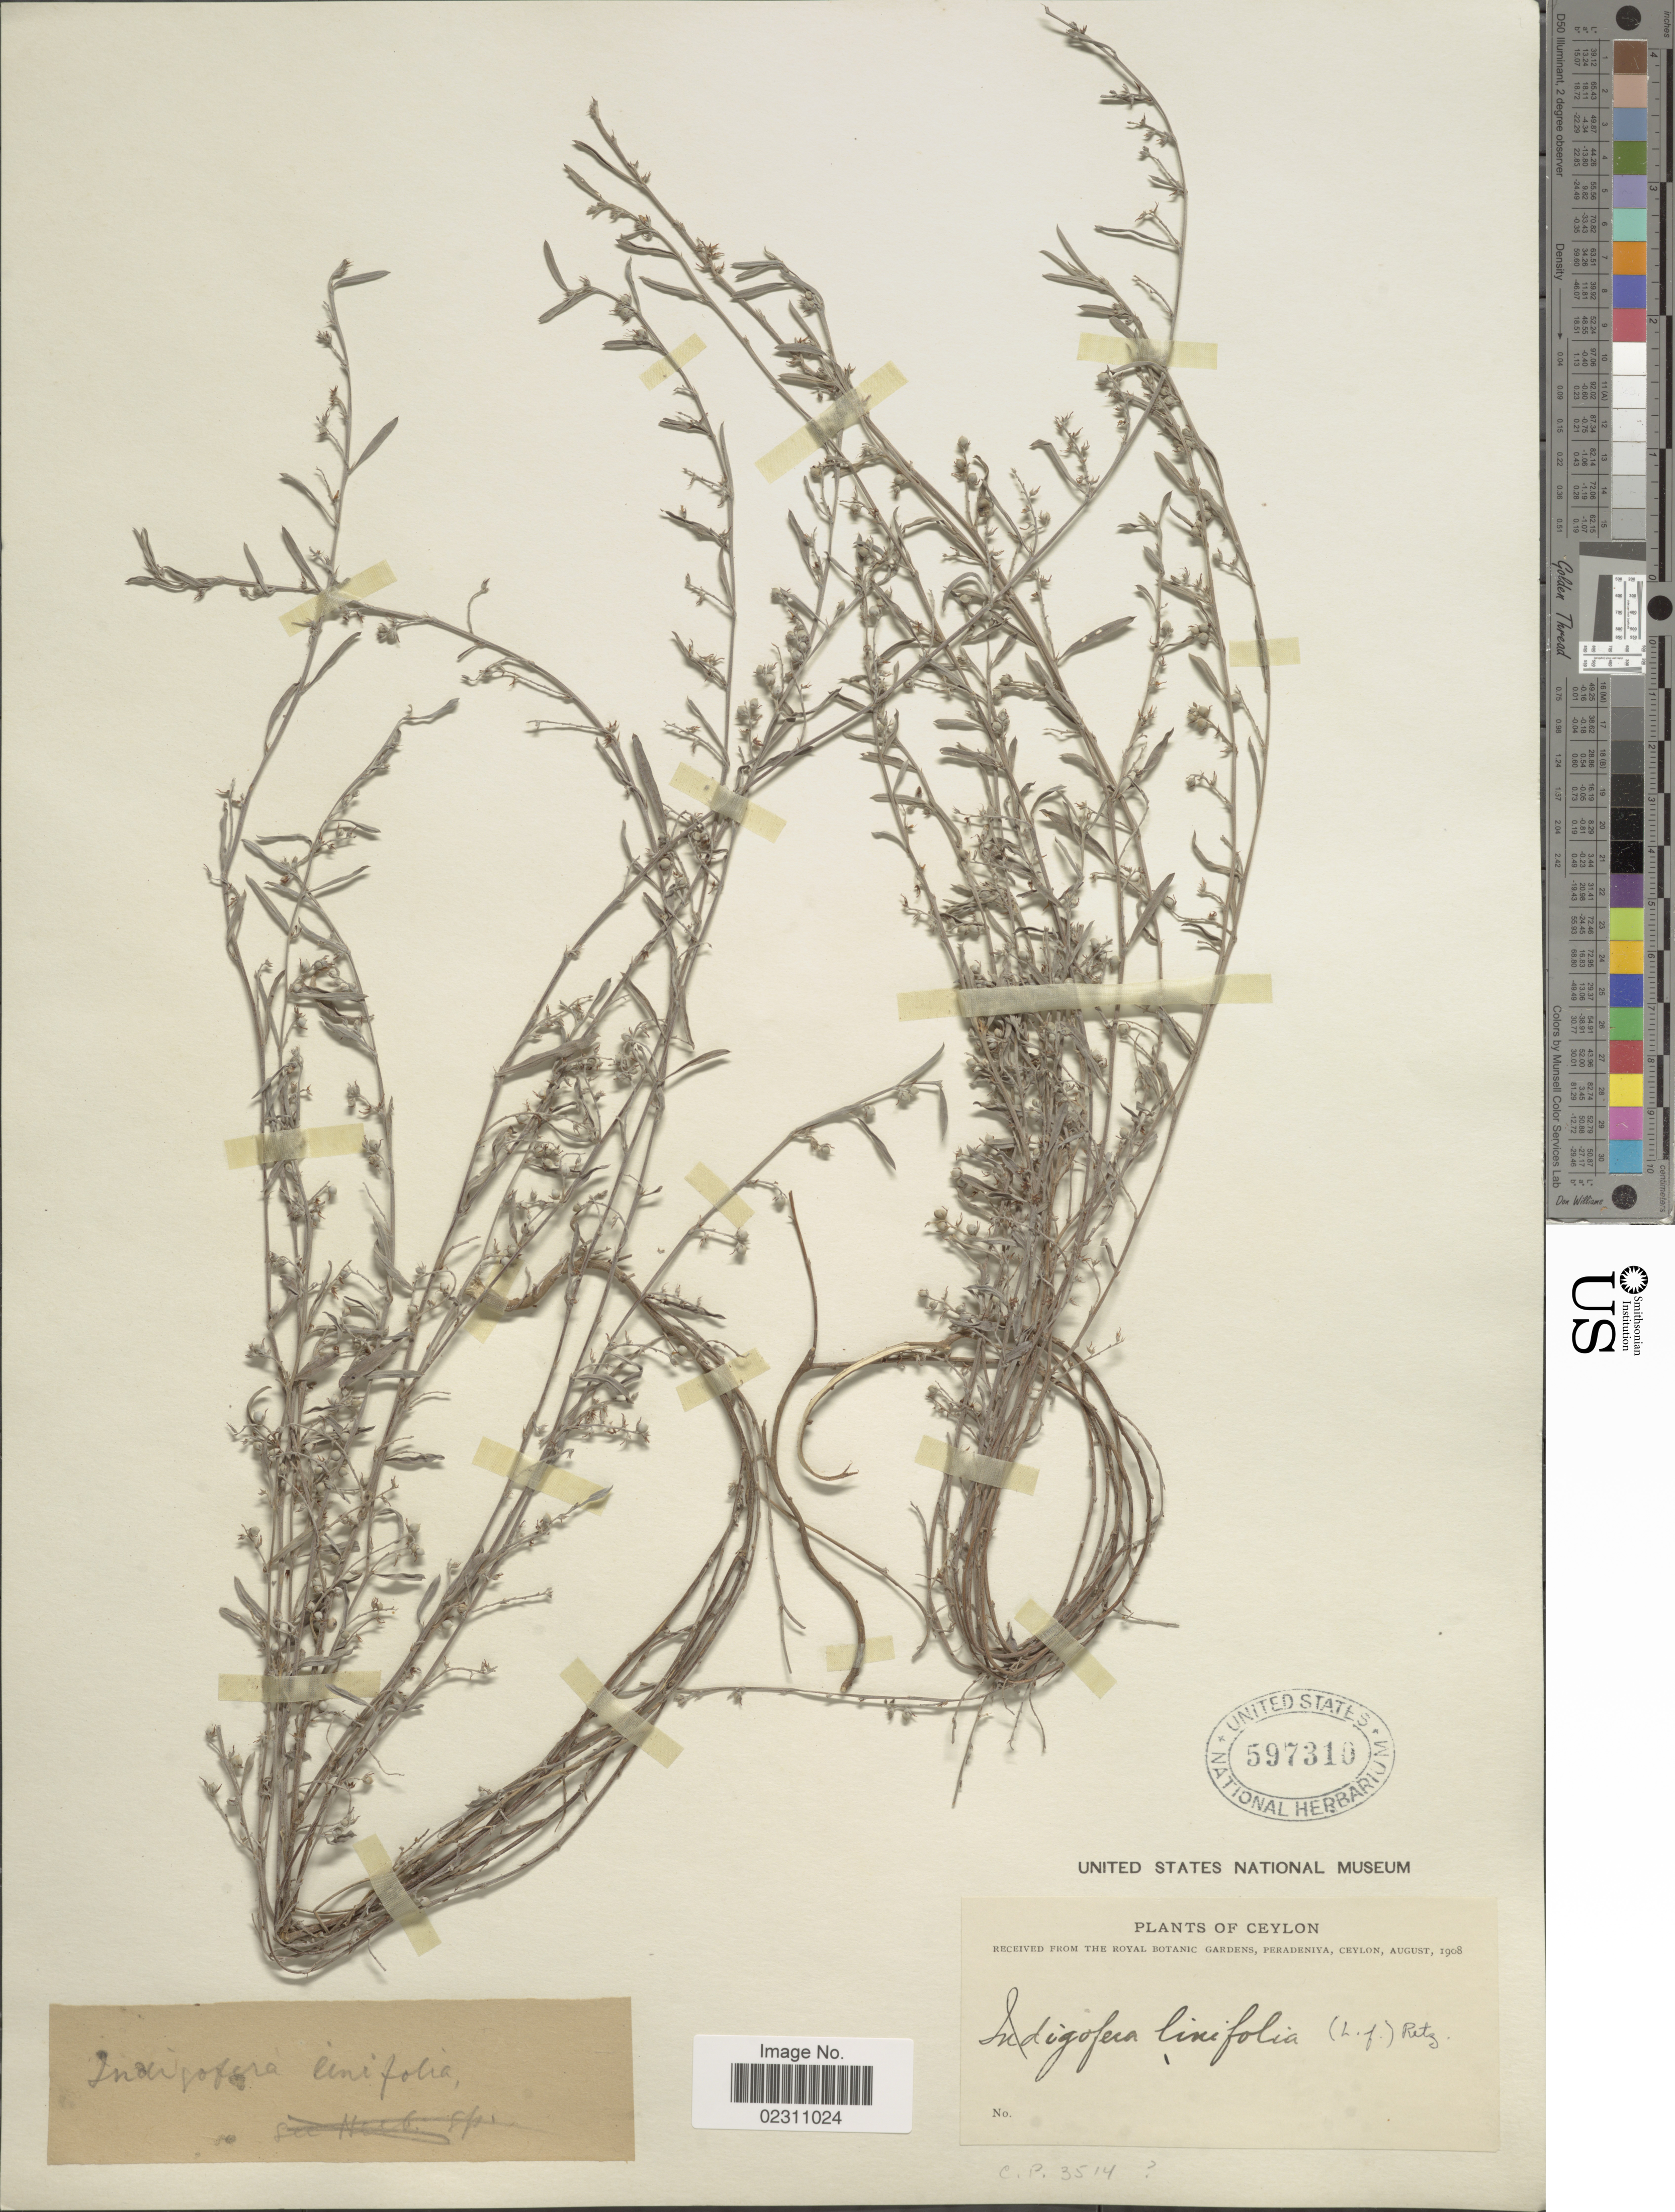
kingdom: Plantae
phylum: Tracheophyta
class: Magnoliopsida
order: Fabales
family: Fabaceae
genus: Indigofera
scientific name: Indigofera linifolia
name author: Retz.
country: Sri Lanka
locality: Ceylon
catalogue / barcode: US 597310